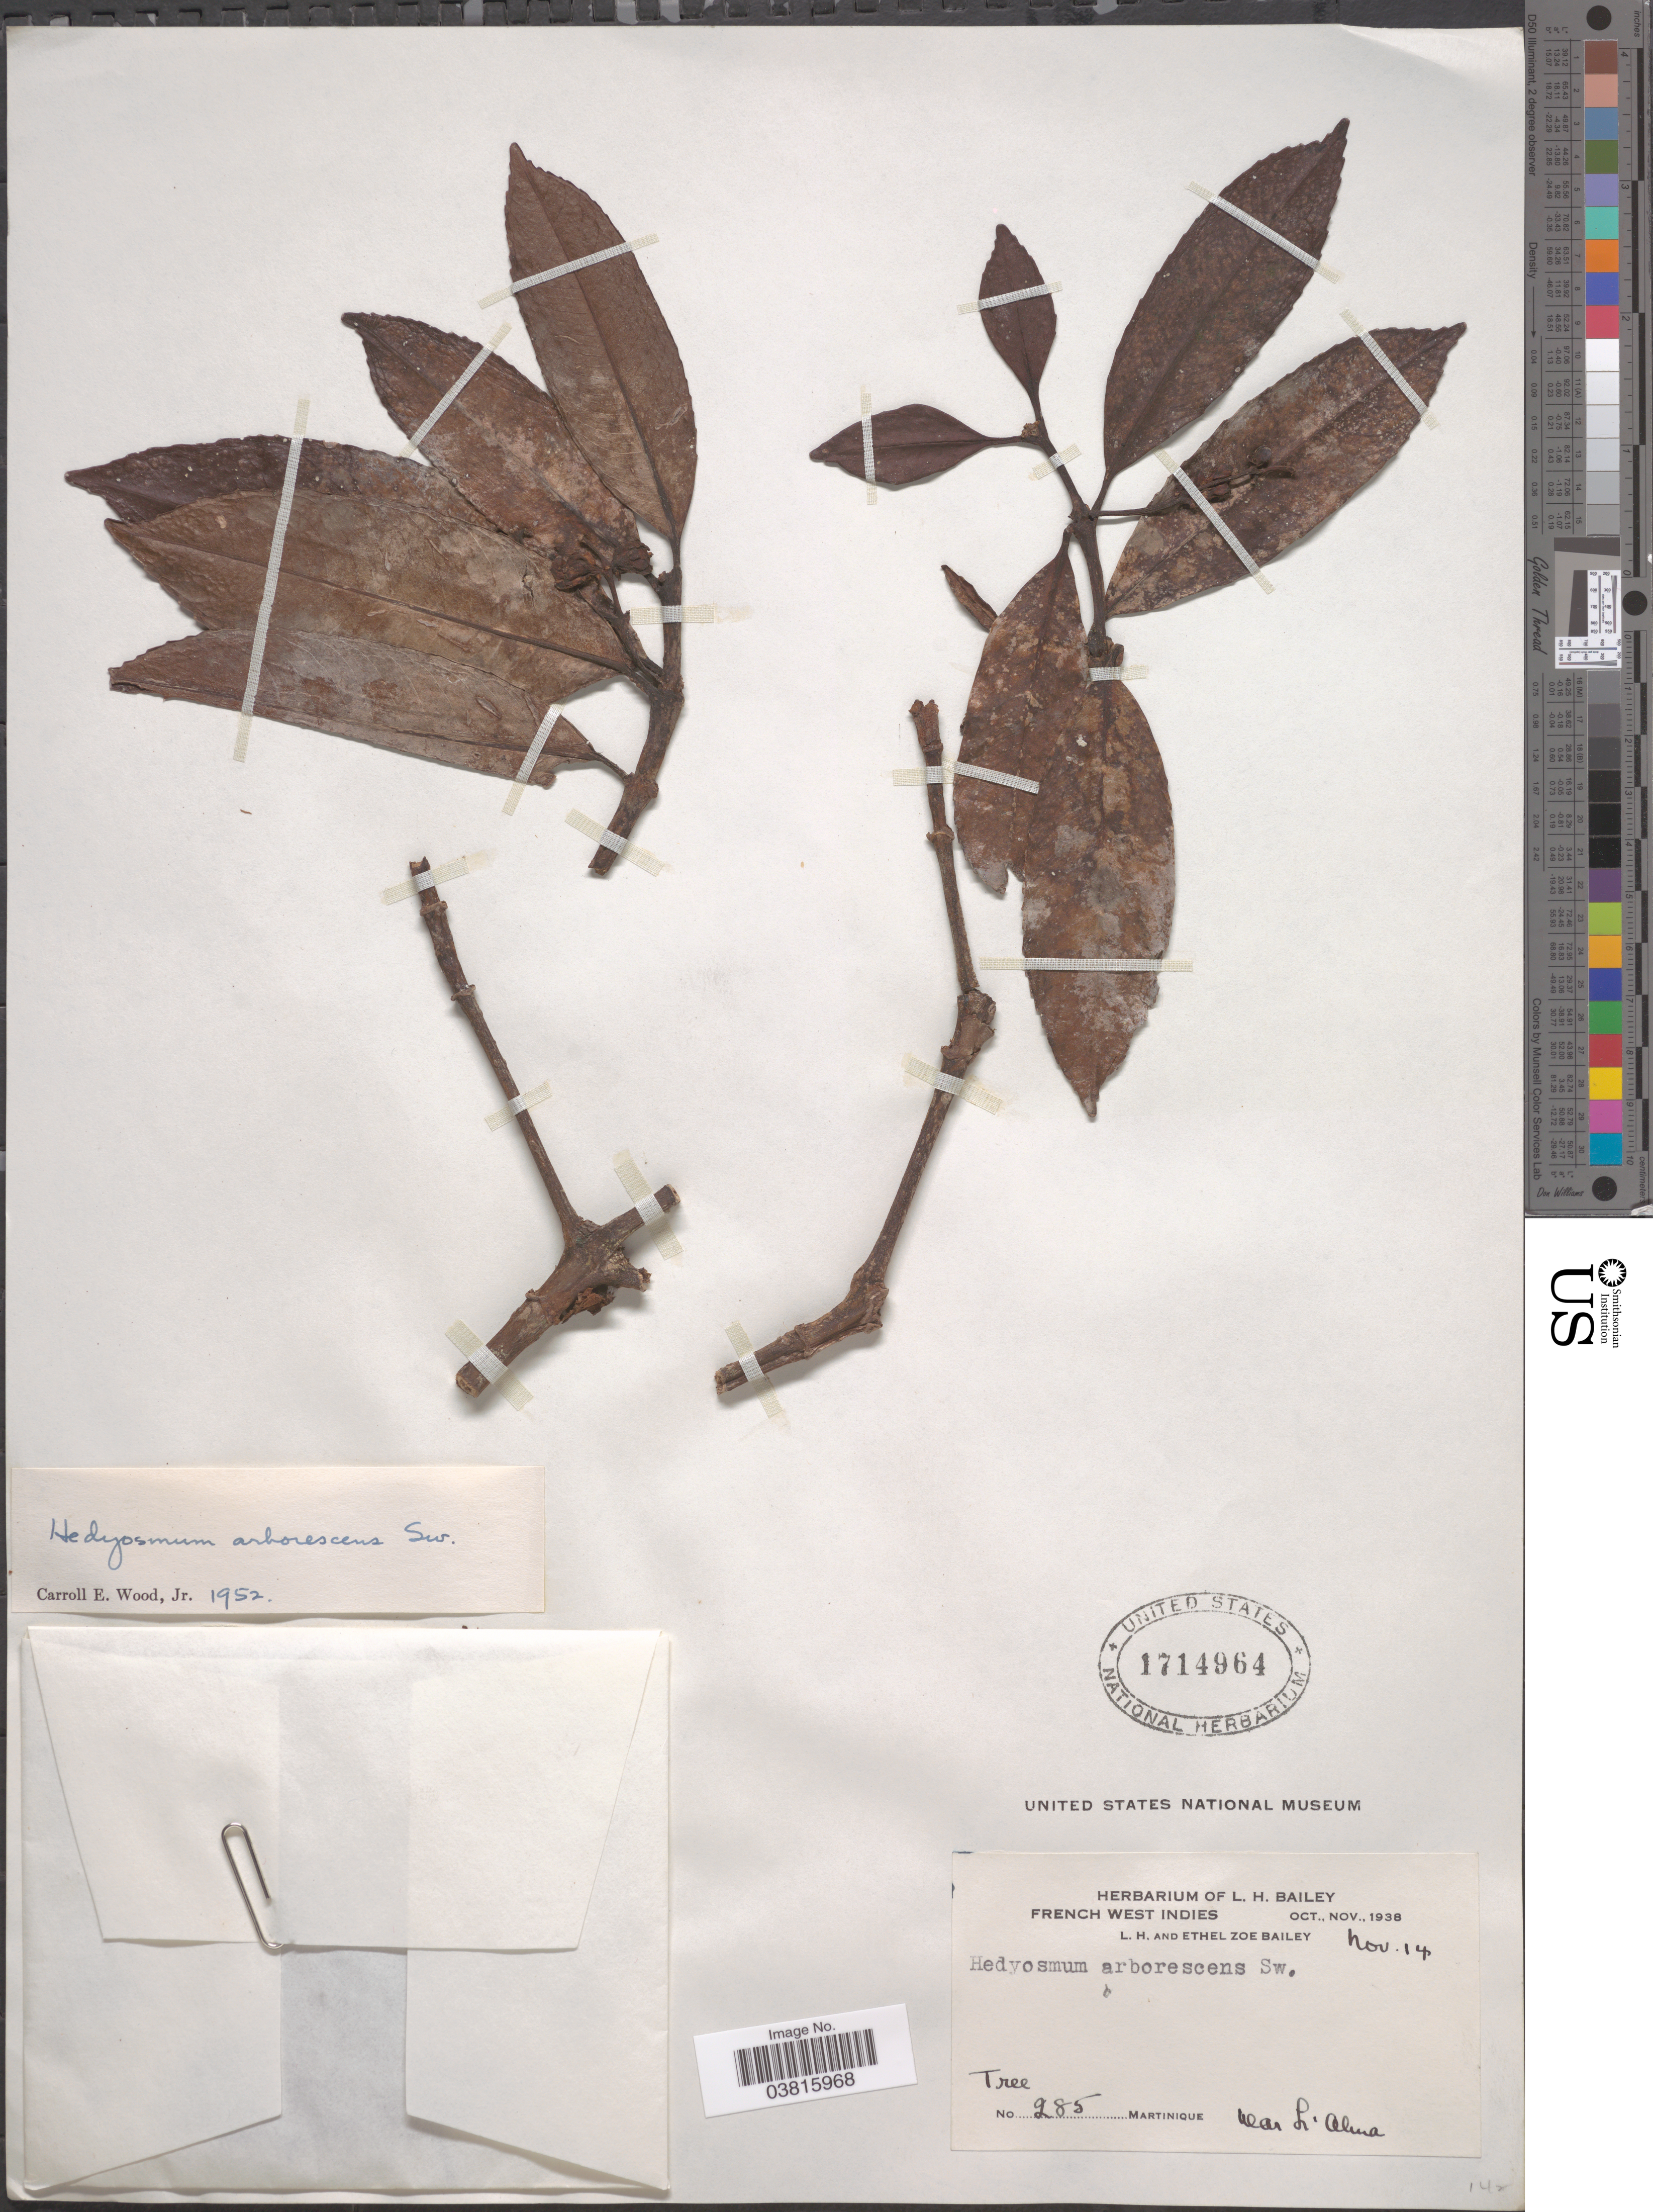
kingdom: Plantae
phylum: Tracheophyta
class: Magnoliopsida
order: Chloranthales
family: Chloranthaceae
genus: Hedyosmum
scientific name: Hedyosmum arborescens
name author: Sw.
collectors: L. H. Bailey & E. Z. Bailey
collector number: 285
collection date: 1938-11-14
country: Martinique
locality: French West Indies. Near L'Alma.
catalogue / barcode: US 1714964